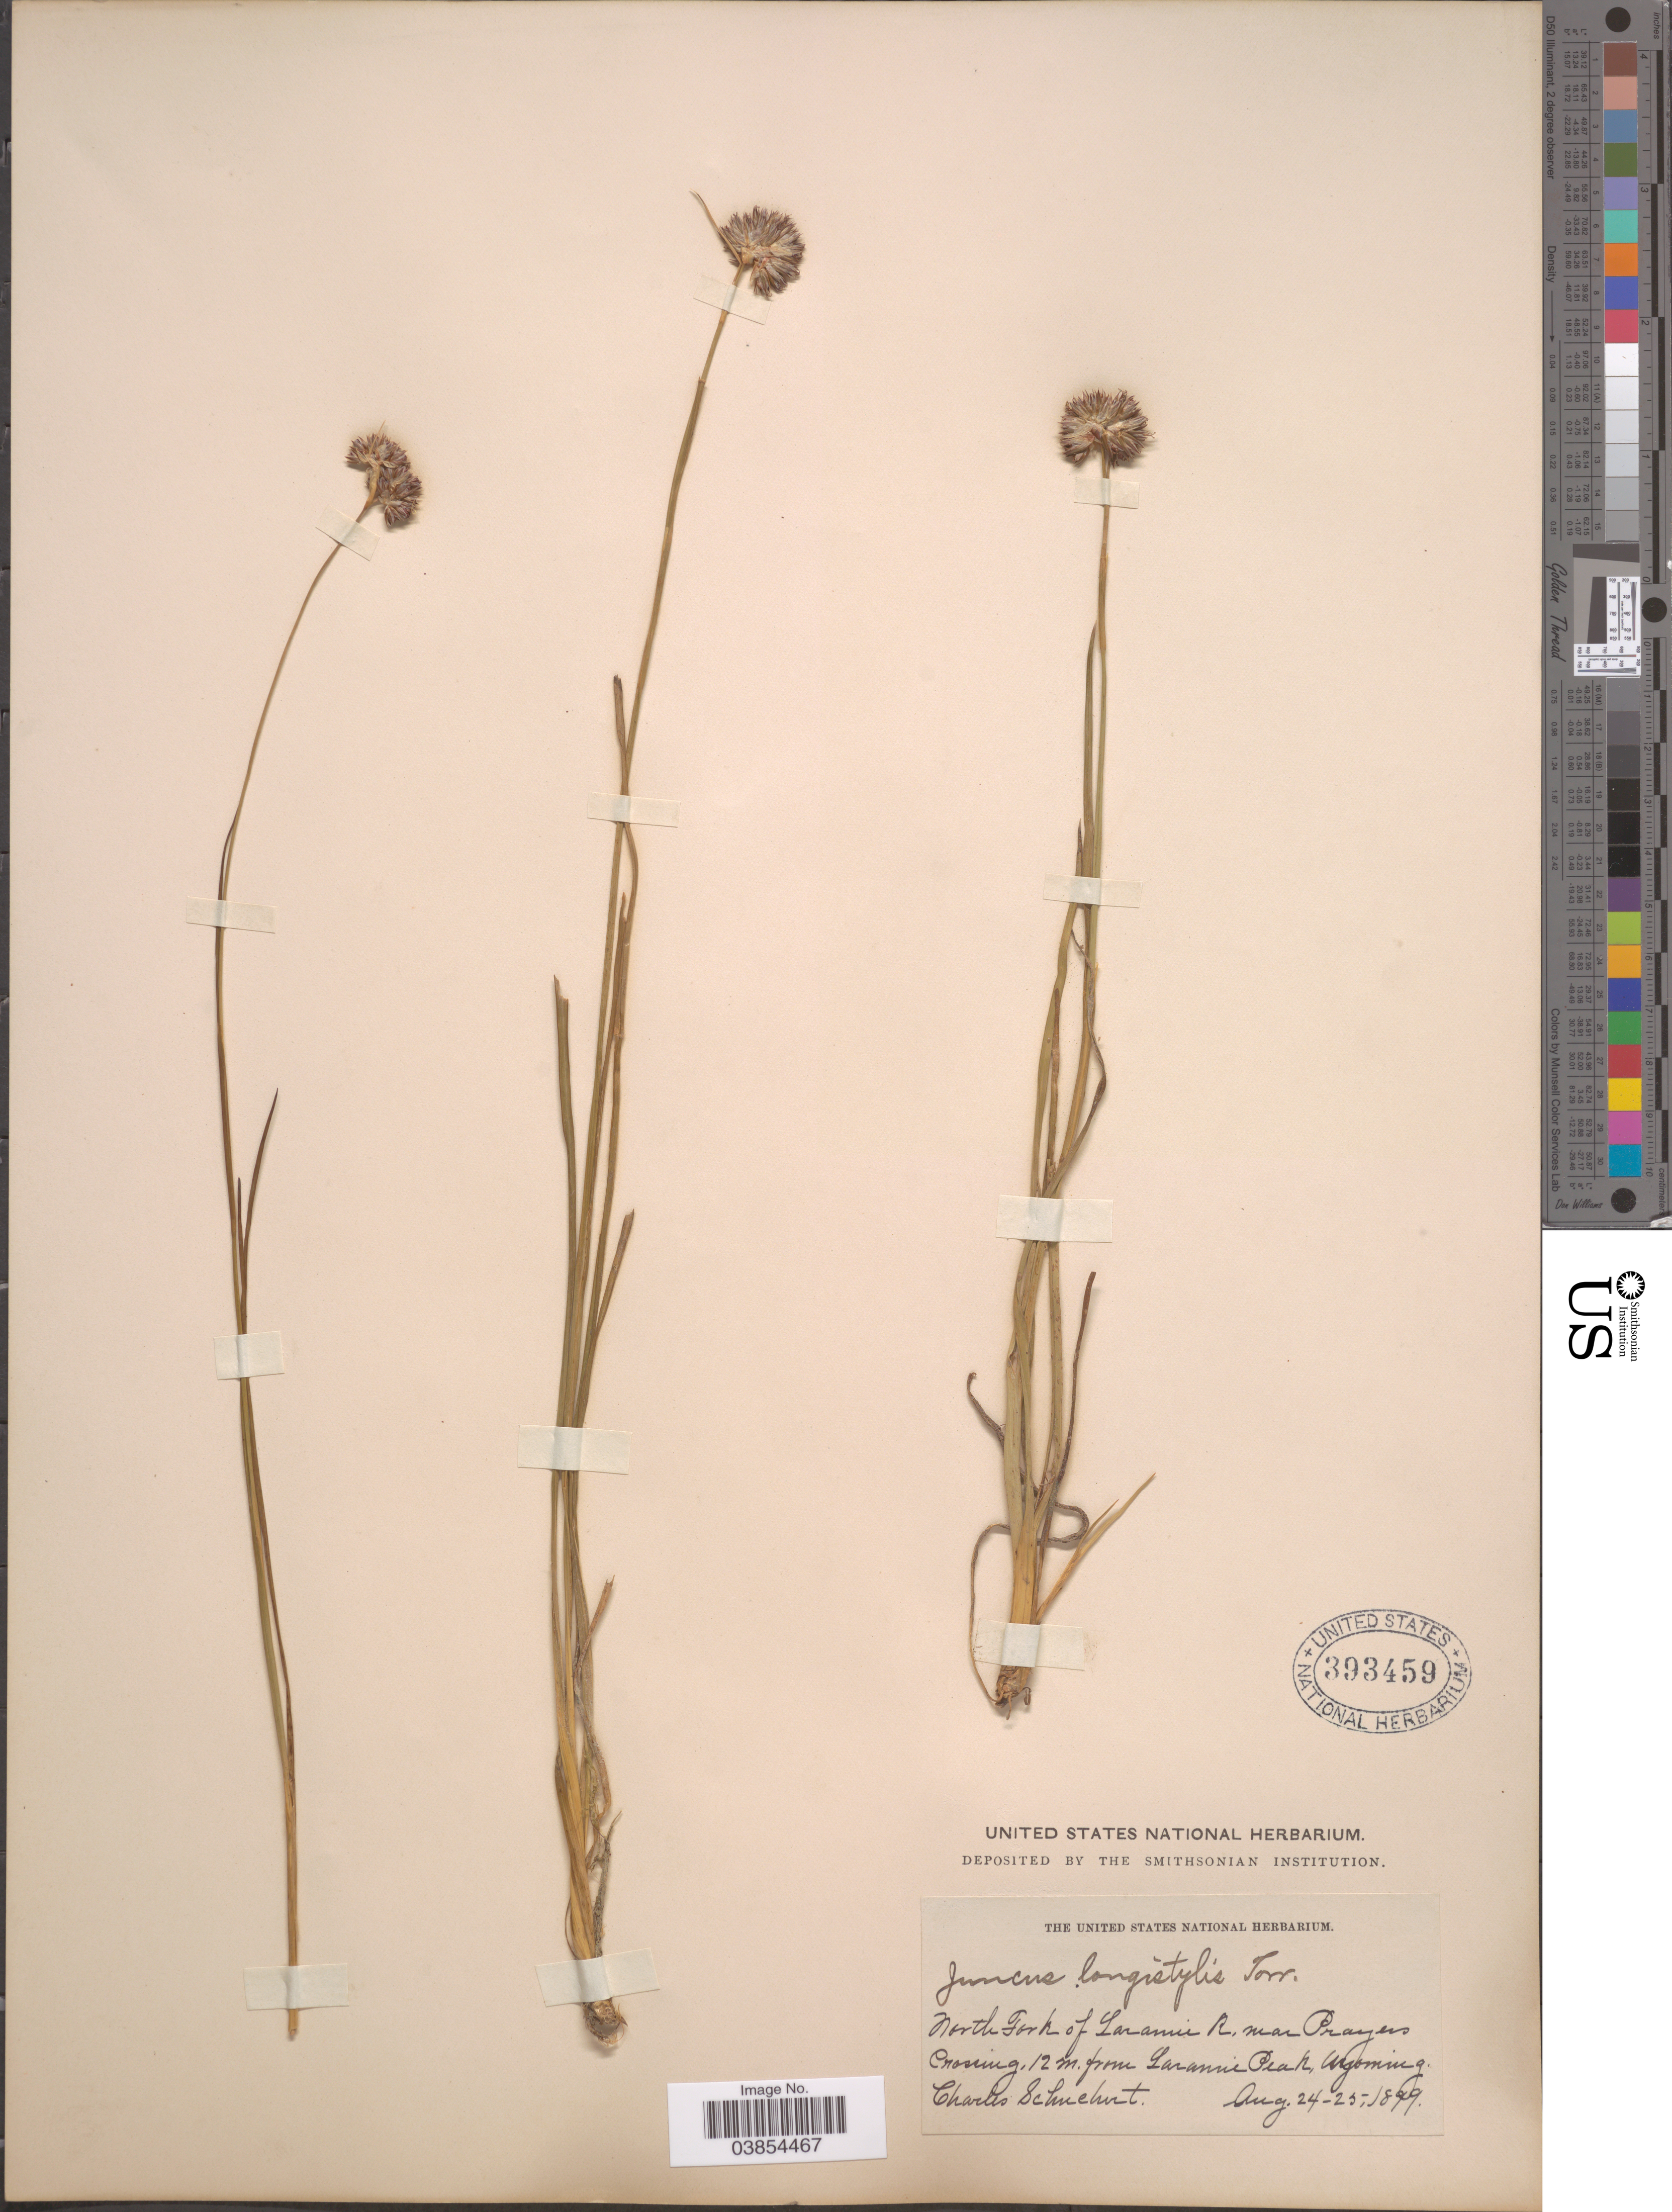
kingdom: Plantae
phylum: Tracheophyta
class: Liliopsida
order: Poales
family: Juncaceae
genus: Juncus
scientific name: Juncus longistylis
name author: Torr.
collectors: C. Schuchert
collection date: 1899-08-24/1899-08-25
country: United States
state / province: Wyoming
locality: North Fork of Laramie R. near Prayers Crossing, 12 m. from Laramie Peak.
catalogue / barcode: US 393459